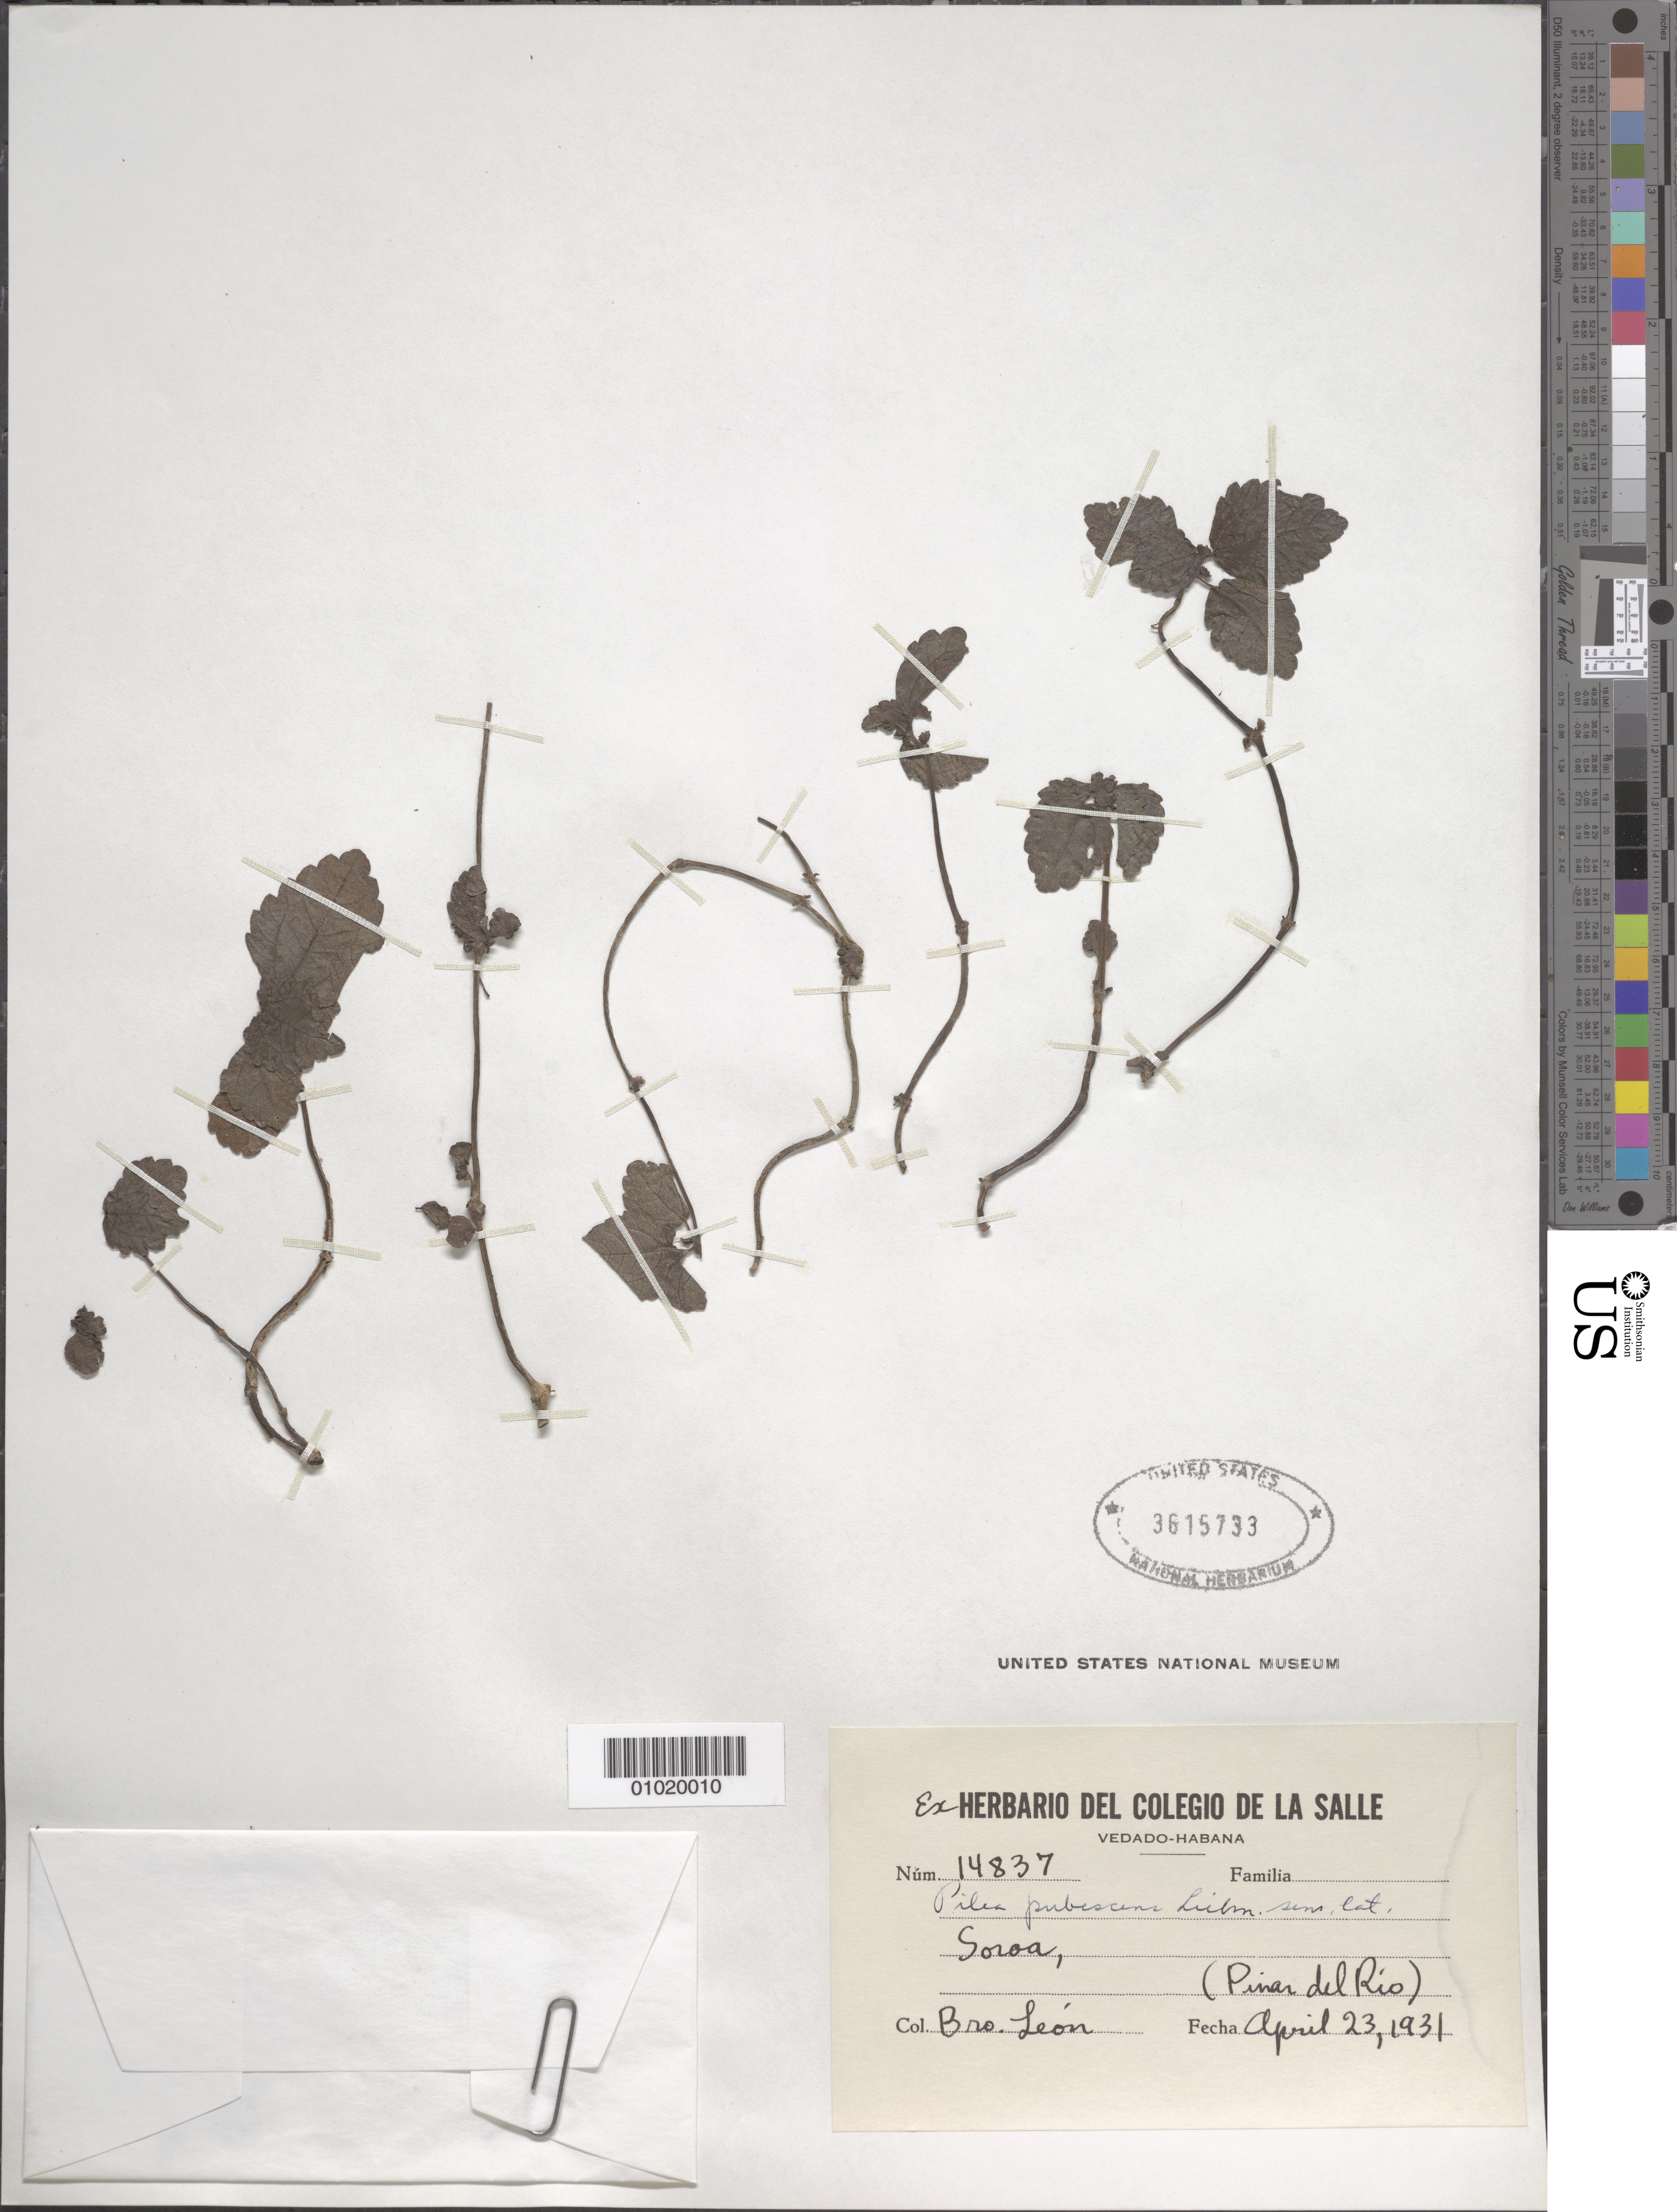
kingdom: Plantae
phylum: Tracheophyta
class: Magnoliopsida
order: Rosales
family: Urticaceae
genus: Pilea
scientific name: Pilea pubescens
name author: Liebm.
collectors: Bro. León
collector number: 14837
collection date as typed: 23 Apr 1931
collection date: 1931-04-23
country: Cuba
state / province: Pinar del Rio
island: Cuba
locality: Soroa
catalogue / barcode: US 3615733